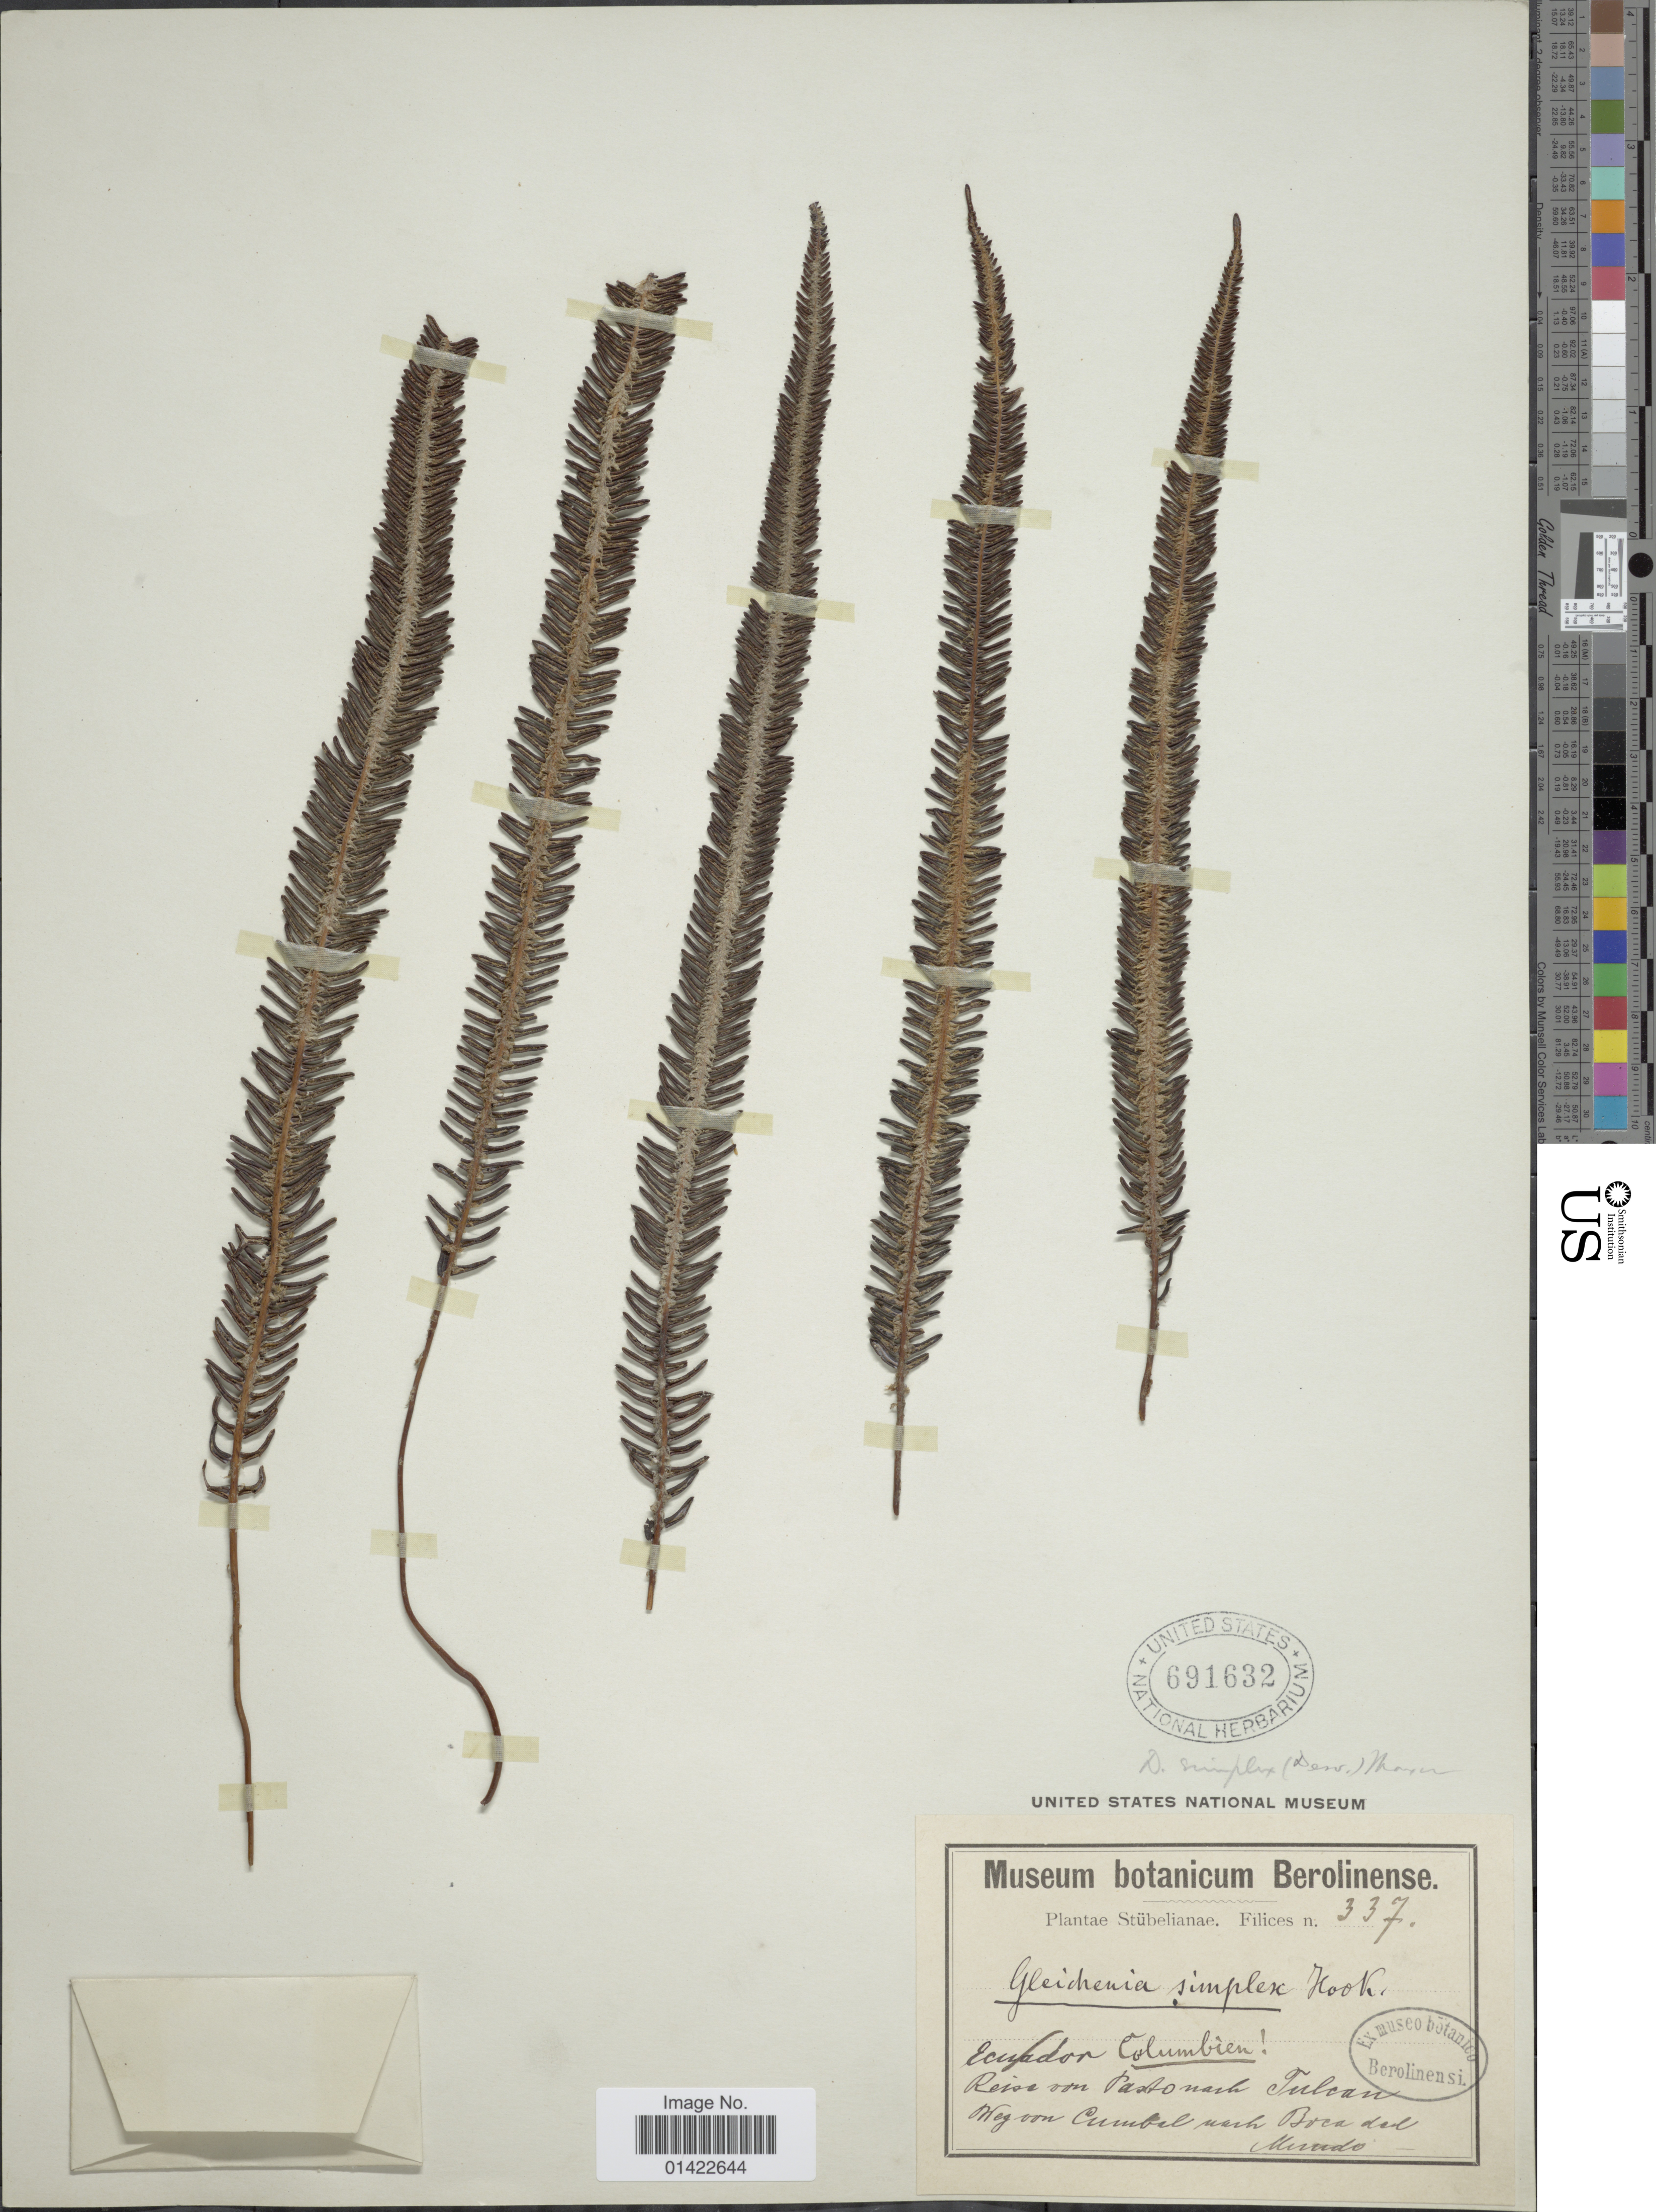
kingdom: Plantae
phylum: Tracheophyta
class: Polypodiopsida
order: Gleicheniales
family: Gleicheniaceae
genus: Sticherus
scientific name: Sticherus simplex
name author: (Desv.) Ching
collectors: -. Stubel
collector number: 337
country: Colombia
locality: Reiss von Pasto nach Tulcan weg von Cumbel nach Boca del Mirado.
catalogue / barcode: US 691632